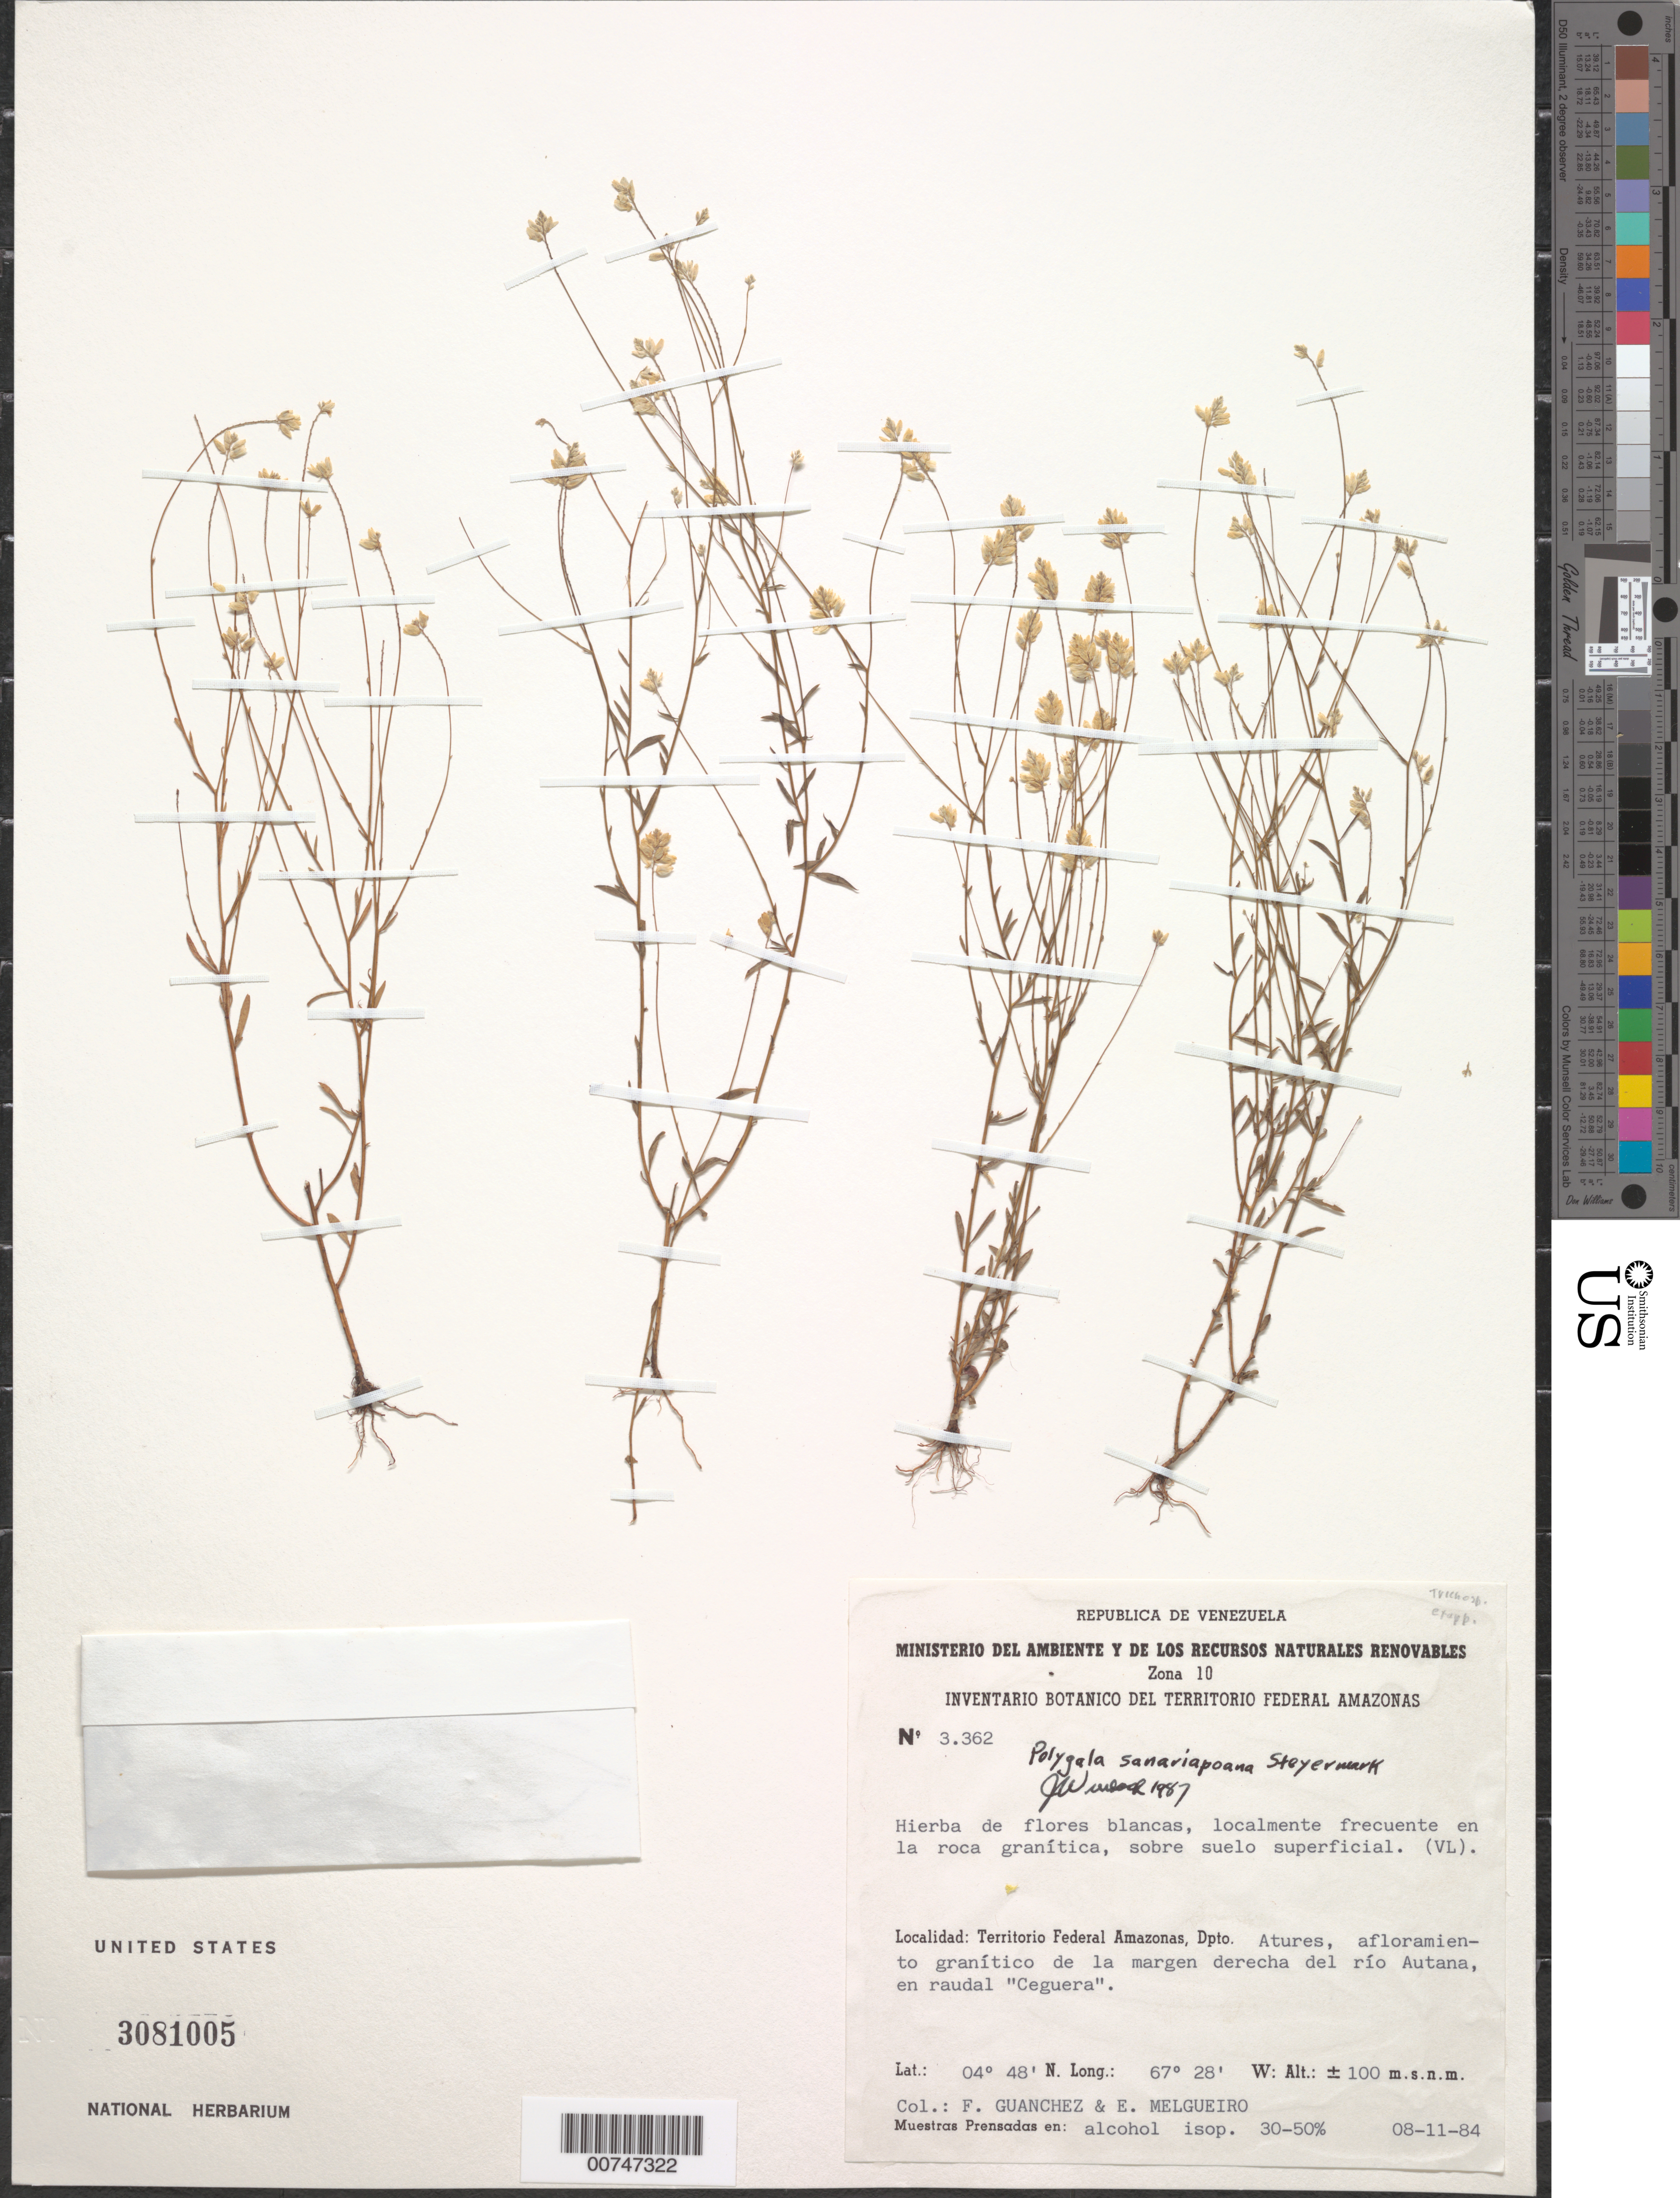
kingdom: Plantae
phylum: Tracheophyta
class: Magnoliopsida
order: Fabales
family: Polygalaceae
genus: Polygala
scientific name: Polygala sanariapoana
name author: Steyerm.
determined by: Wurdack, John J., (US), US (UNITED STATES)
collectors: F. Guánchez M. & E. Melgueiro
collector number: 3362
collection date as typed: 8-Nov-84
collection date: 1984-11-08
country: Venezuela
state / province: Amazonas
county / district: Atures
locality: Río Autana, en raudal "Ceguera"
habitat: Granitic rocks, shallow ground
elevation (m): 100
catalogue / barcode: US 3081005